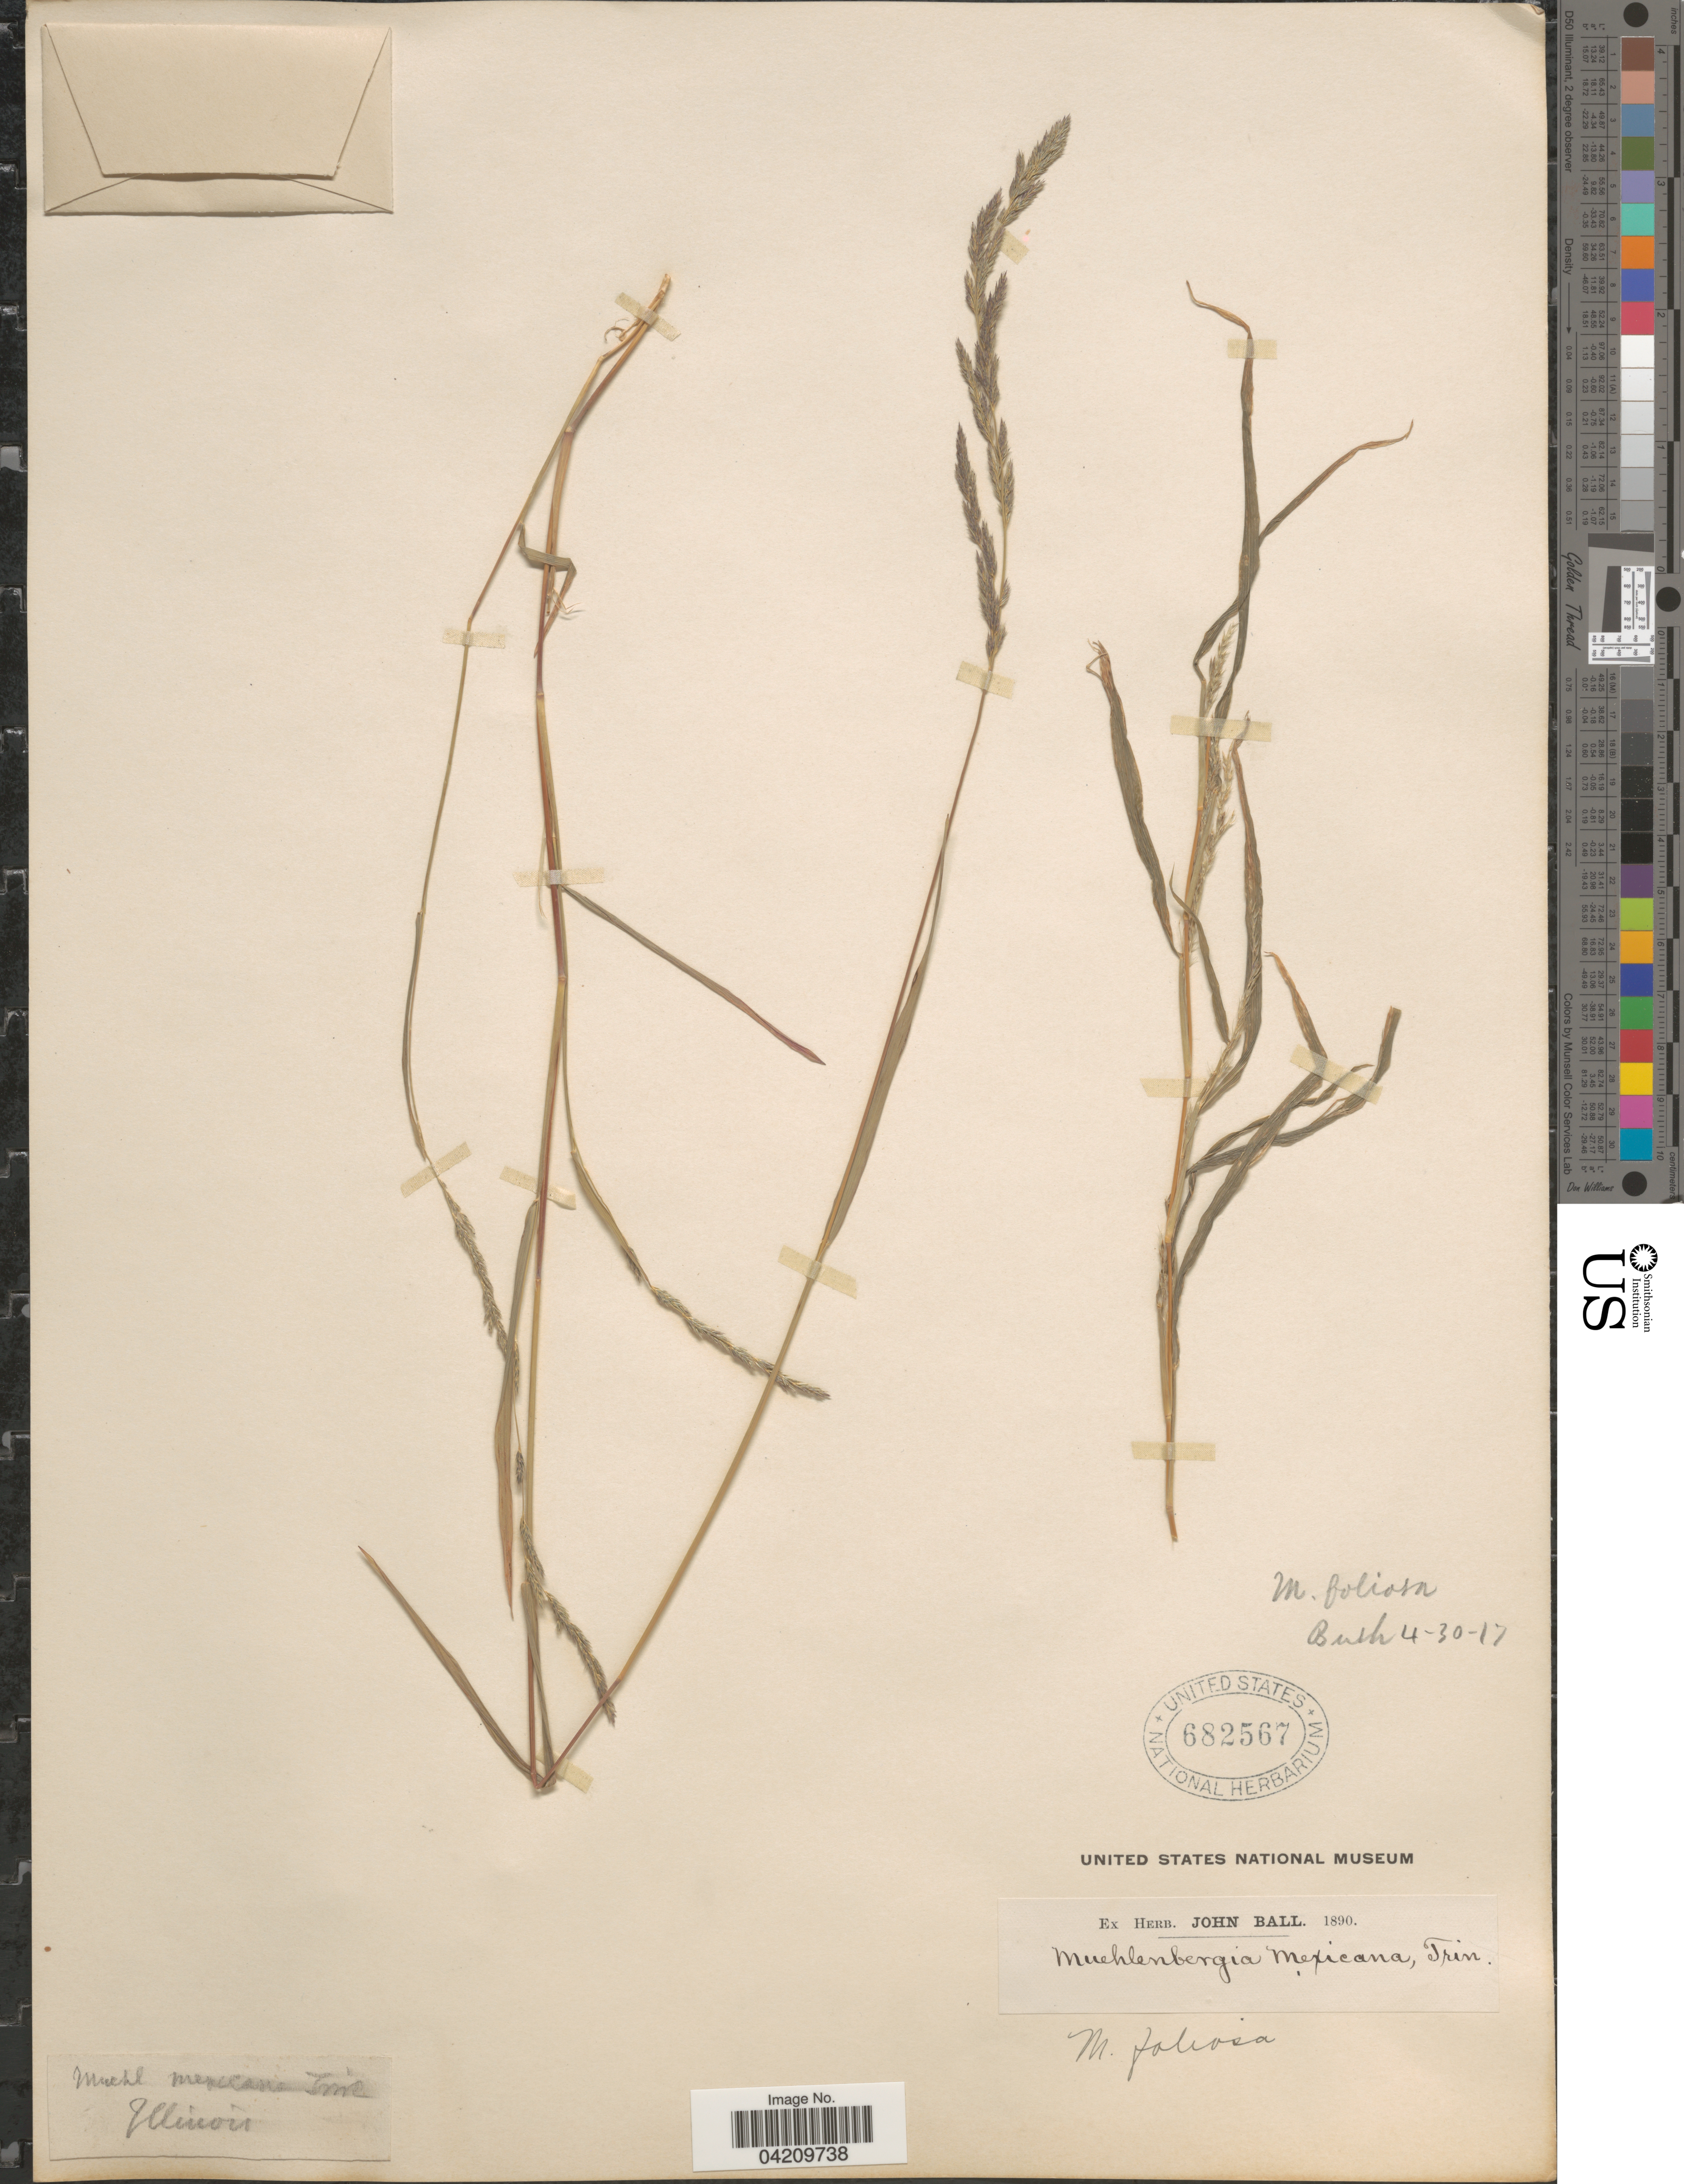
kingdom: Plantae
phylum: Tracheophyta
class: Liliopsida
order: Poales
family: Poaceae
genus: Muhlenbergia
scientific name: Muhlenbergia mexicana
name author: (L.) Trin.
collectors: ex herb. John Ball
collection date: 1890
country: United States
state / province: Illinois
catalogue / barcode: US 682567